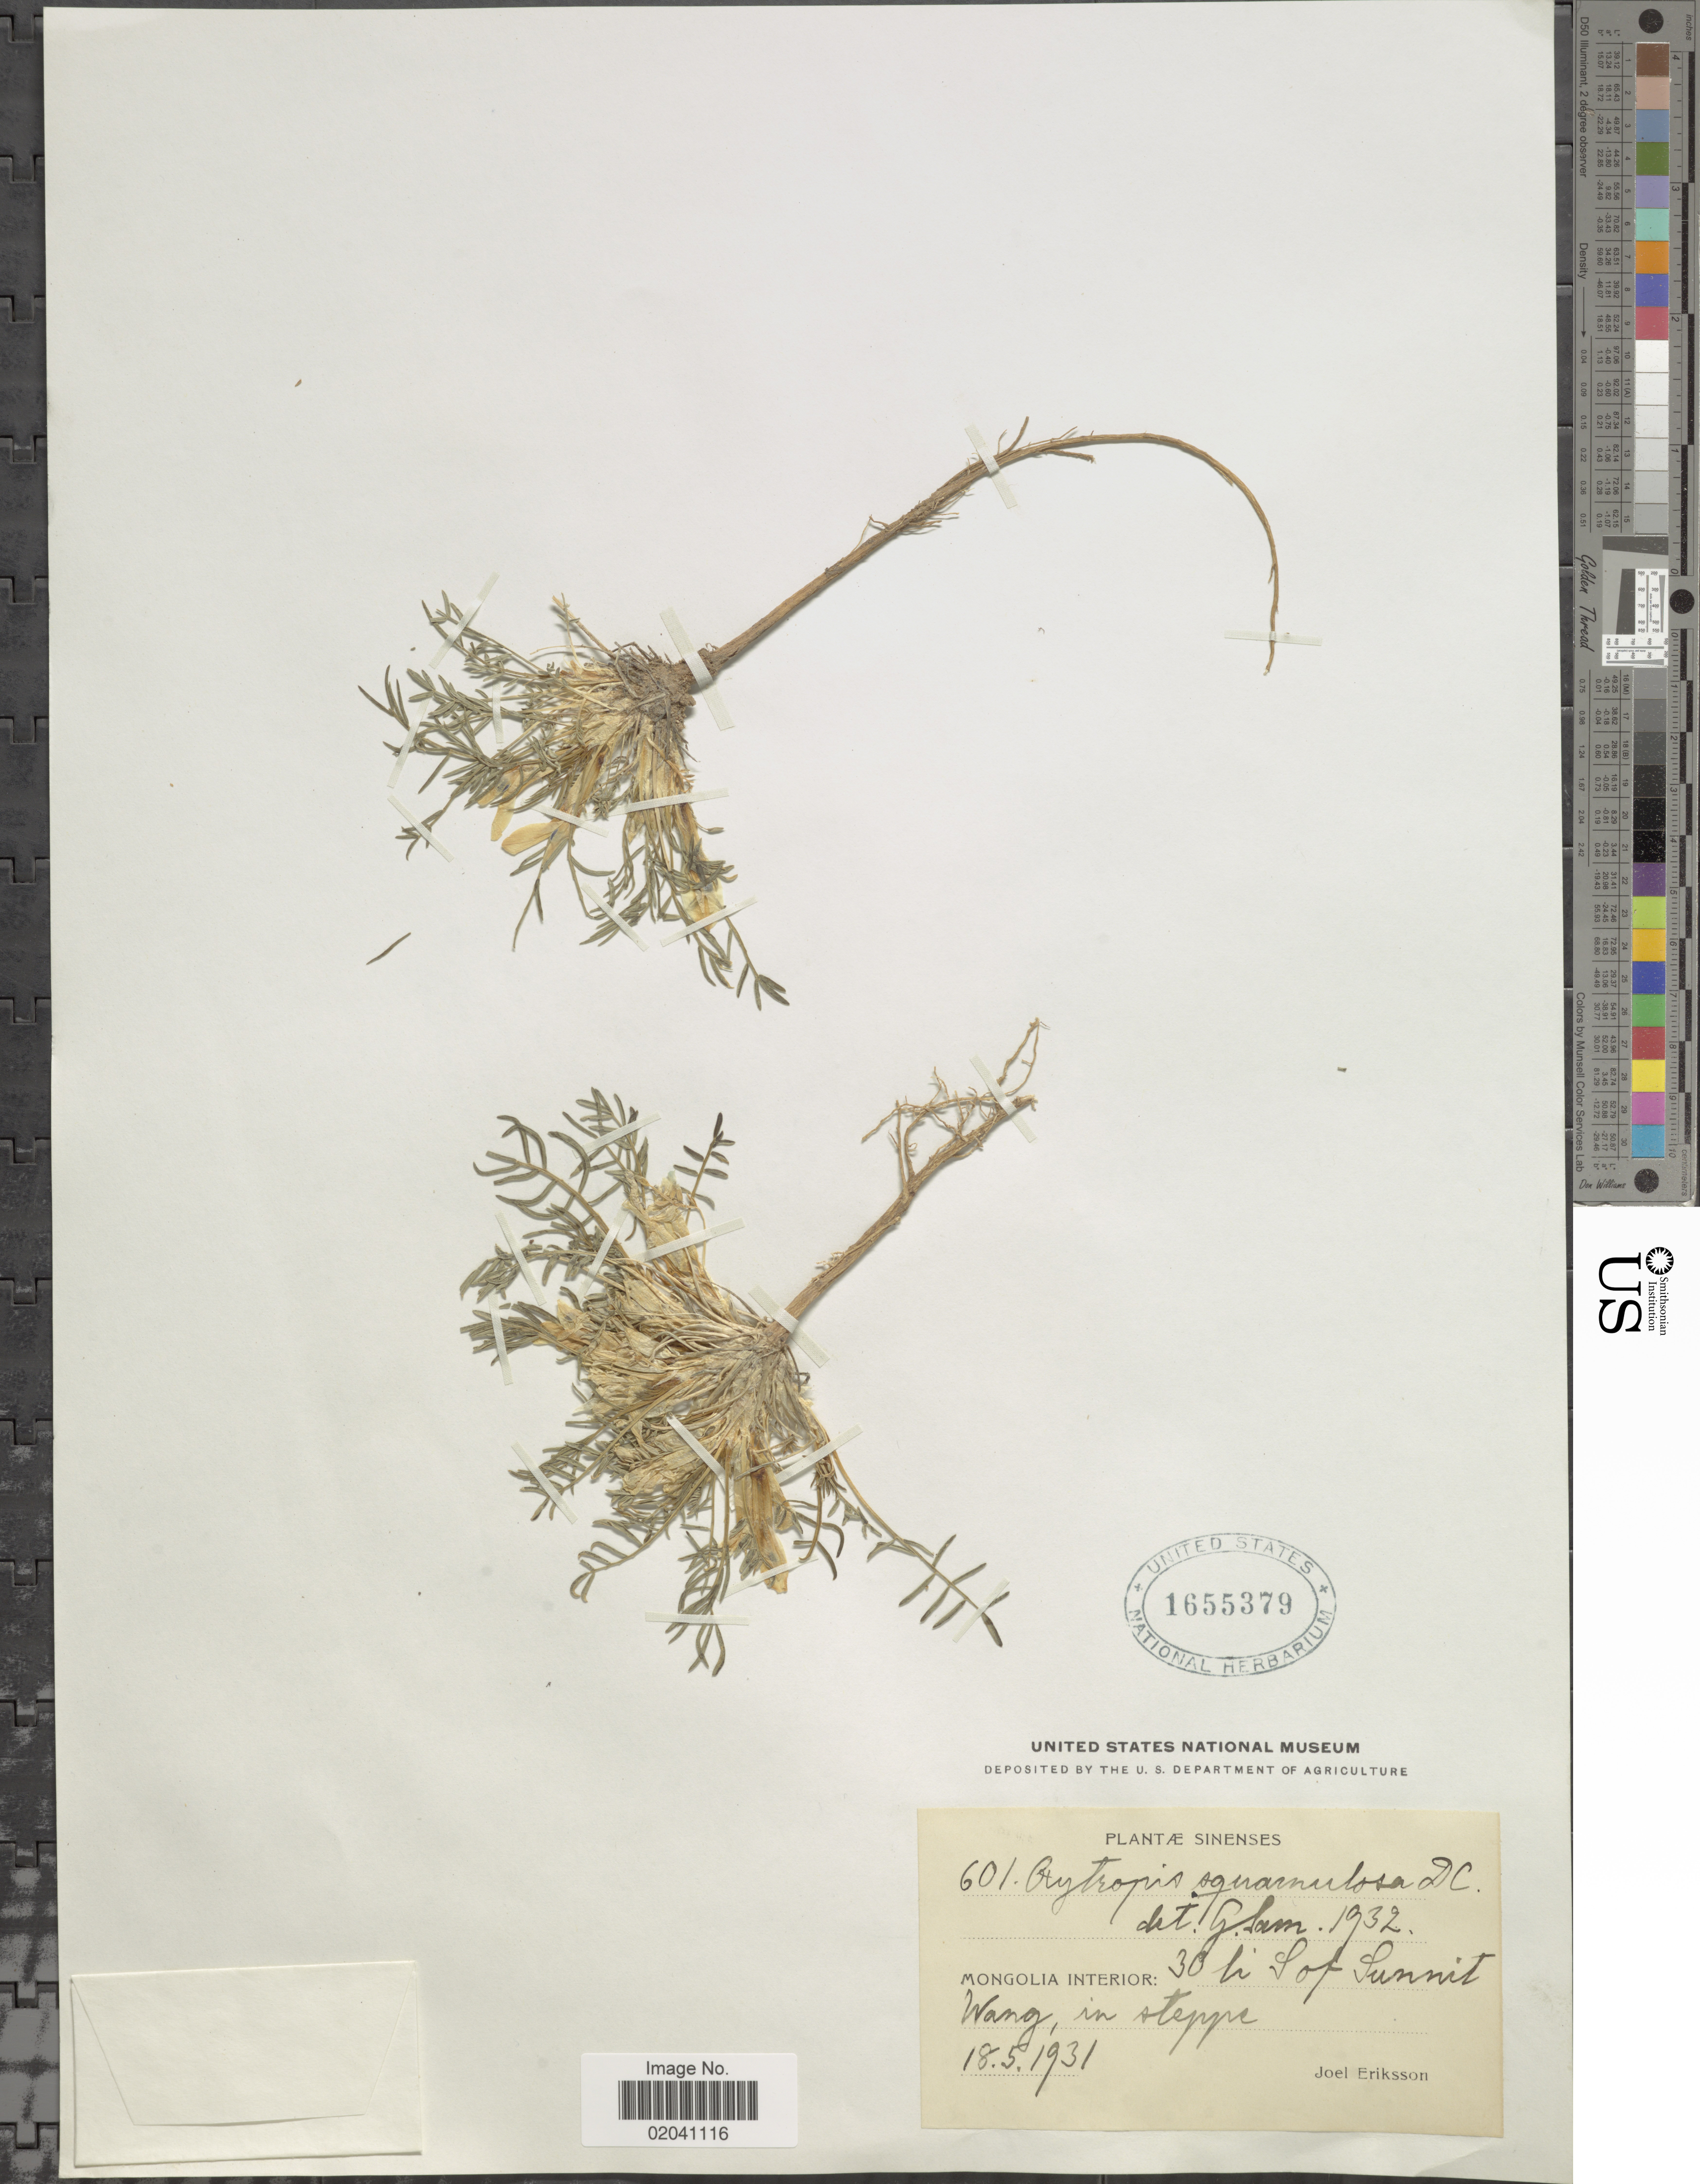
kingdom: Plantae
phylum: Tracheophyta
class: Magnoliopsida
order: Fabales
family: Fabaceae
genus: Oxytropis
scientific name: Oxytropis squammulosa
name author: DC.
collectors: J. Eriksson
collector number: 601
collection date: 1931-05-18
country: Mongolia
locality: Sinenses. Mongolia Interior: 30 k S of Summit Wang, in steppe. [interpreted]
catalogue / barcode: US 1655379